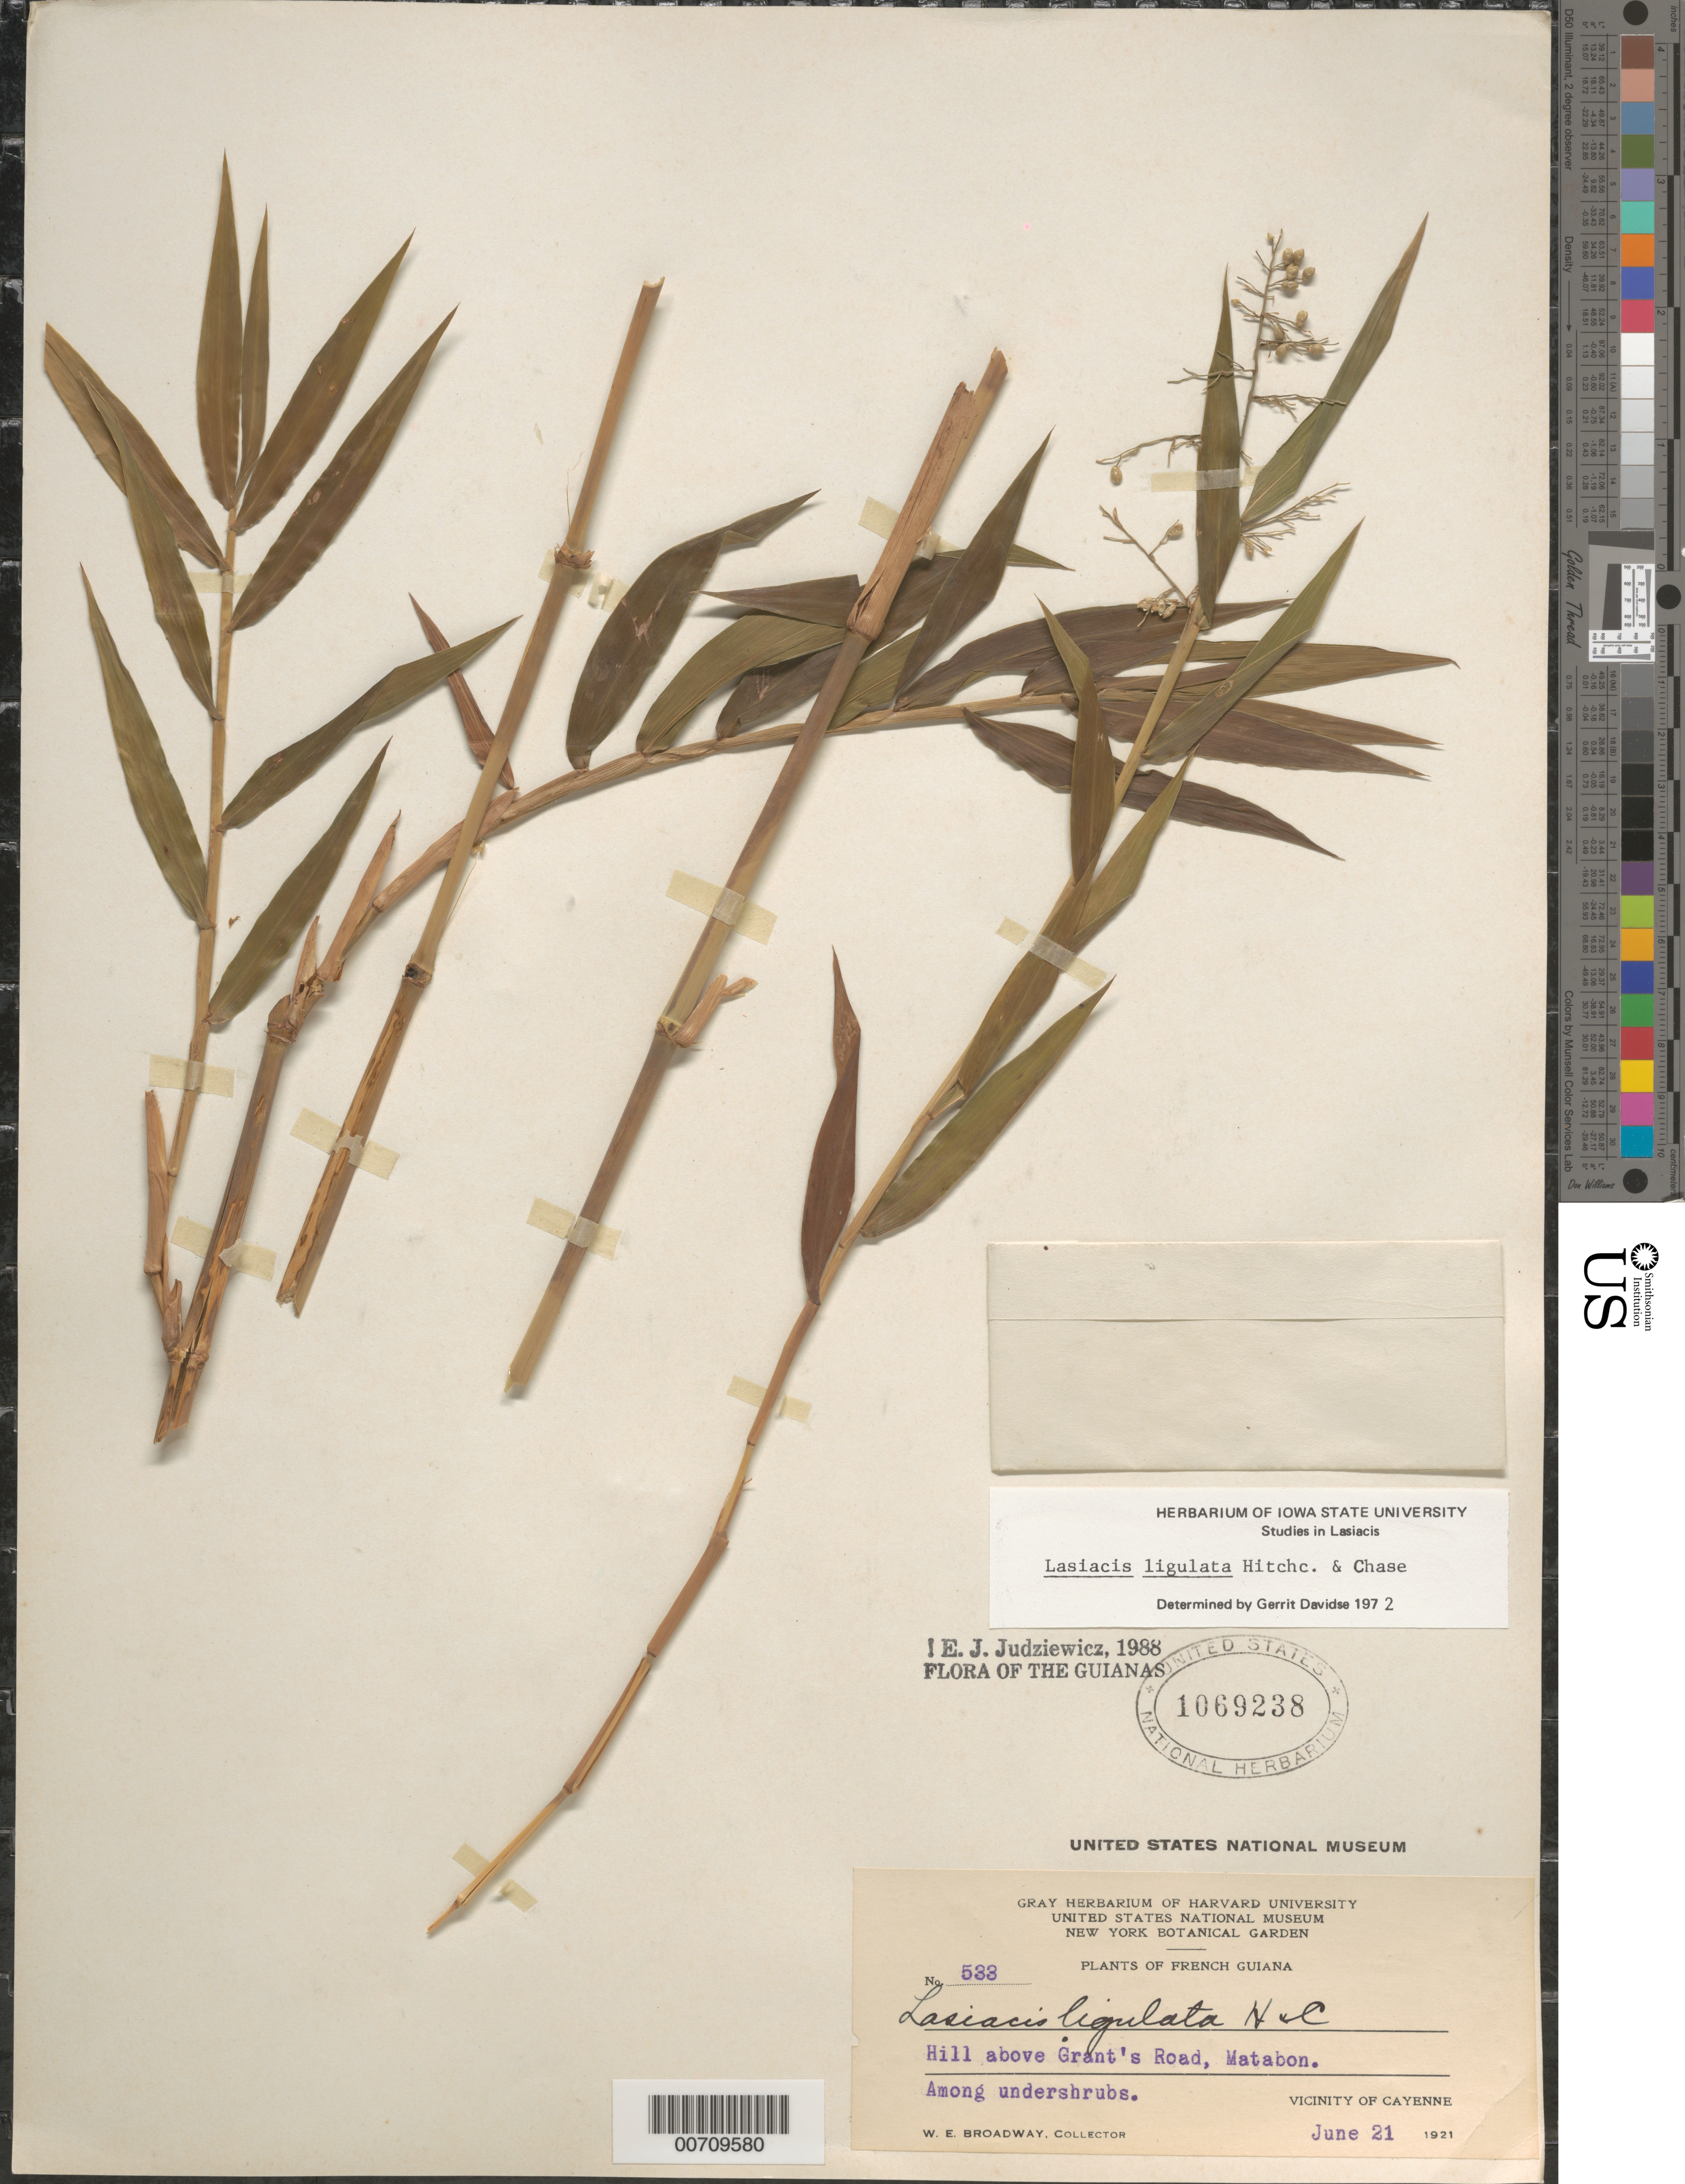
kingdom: Plantae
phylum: Tracheophyta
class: Liliopsida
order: Poales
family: Poaceae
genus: Lasiacis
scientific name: Lasiacis ligulata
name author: Hitchc. & Chase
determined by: Davidse, Gerrit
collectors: W. E. Broadway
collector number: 533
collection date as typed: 21-Jun-21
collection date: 1921-06-21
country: French Guiana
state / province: Cayenne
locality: Cayenne, vic., hill above Grant's Road, Matabon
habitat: Among under shrubs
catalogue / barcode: US 1069238